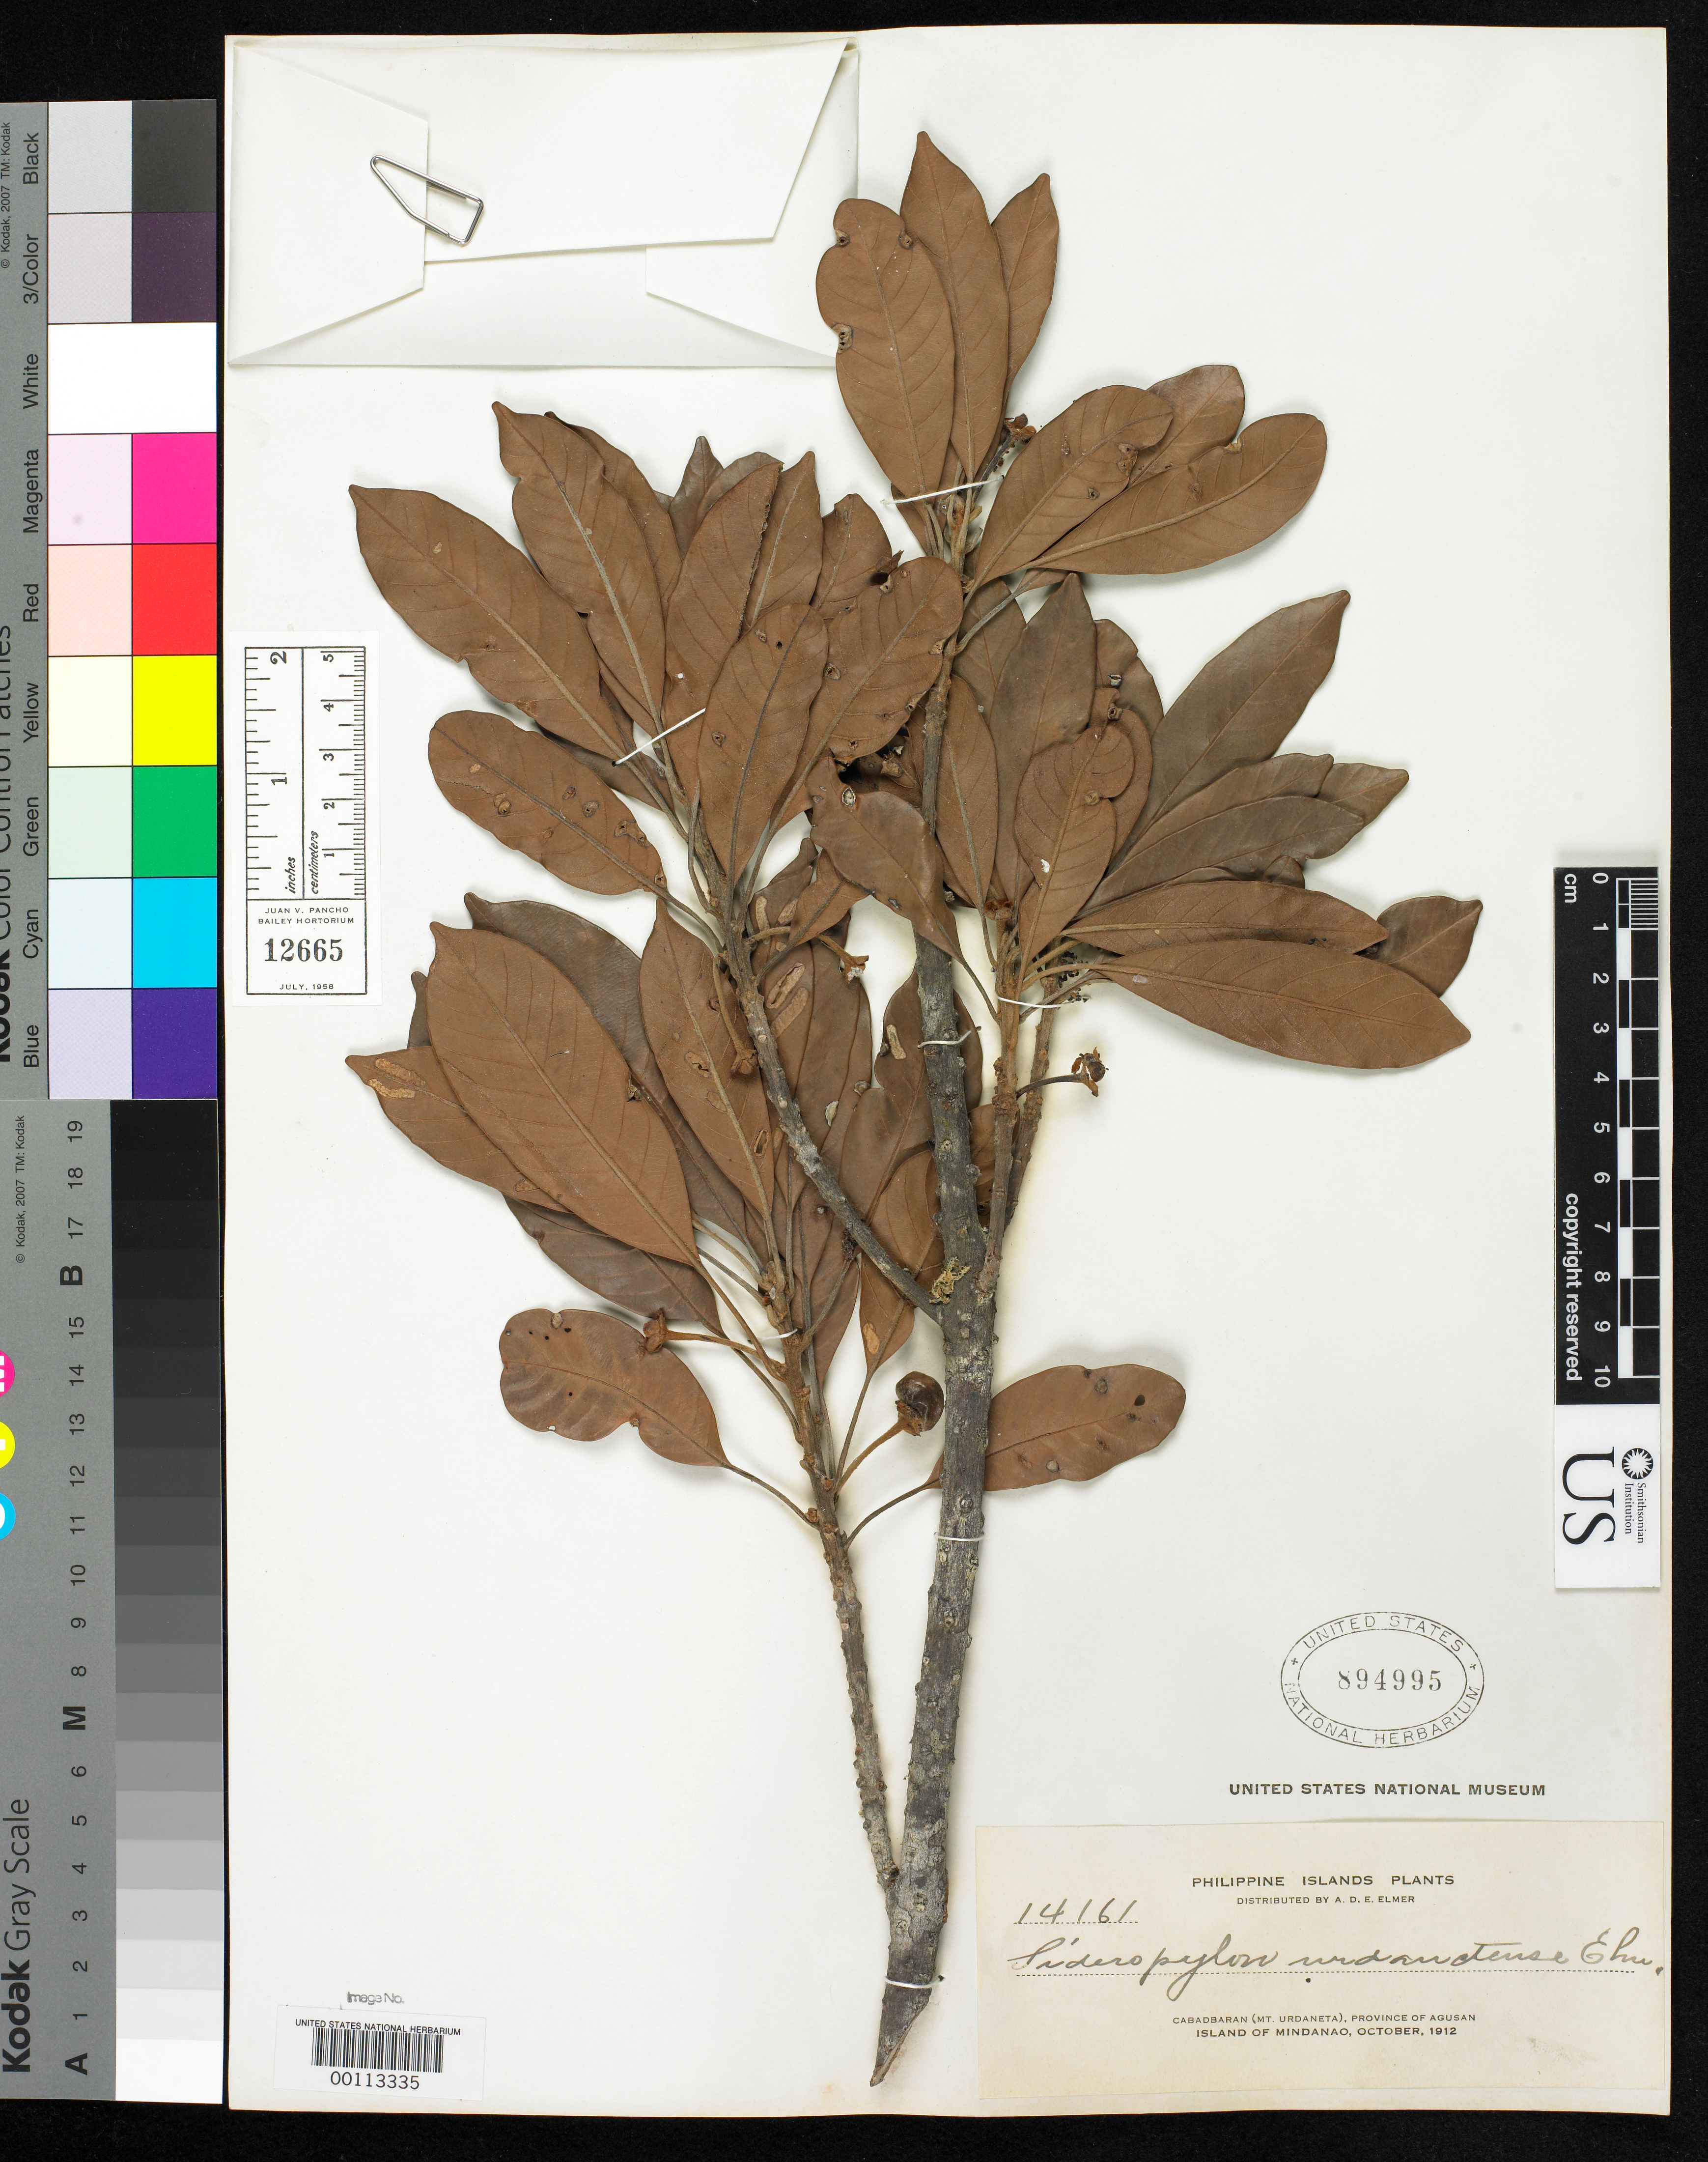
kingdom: Plantae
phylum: Tracheophyta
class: Magnoliopsida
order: Ericales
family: Sapotaceae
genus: Sideroxylon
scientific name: Sideroxylon urdanetense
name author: Elmer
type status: Isotype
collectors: A. D. E. Elmer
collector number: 14161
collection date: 1912-10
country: Philippines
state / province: Caraga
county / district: Agusan del Norte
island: Mindanao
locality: Cabadbaran (Mt. Urdaneta), Province of Agusan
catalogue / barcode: US 894995